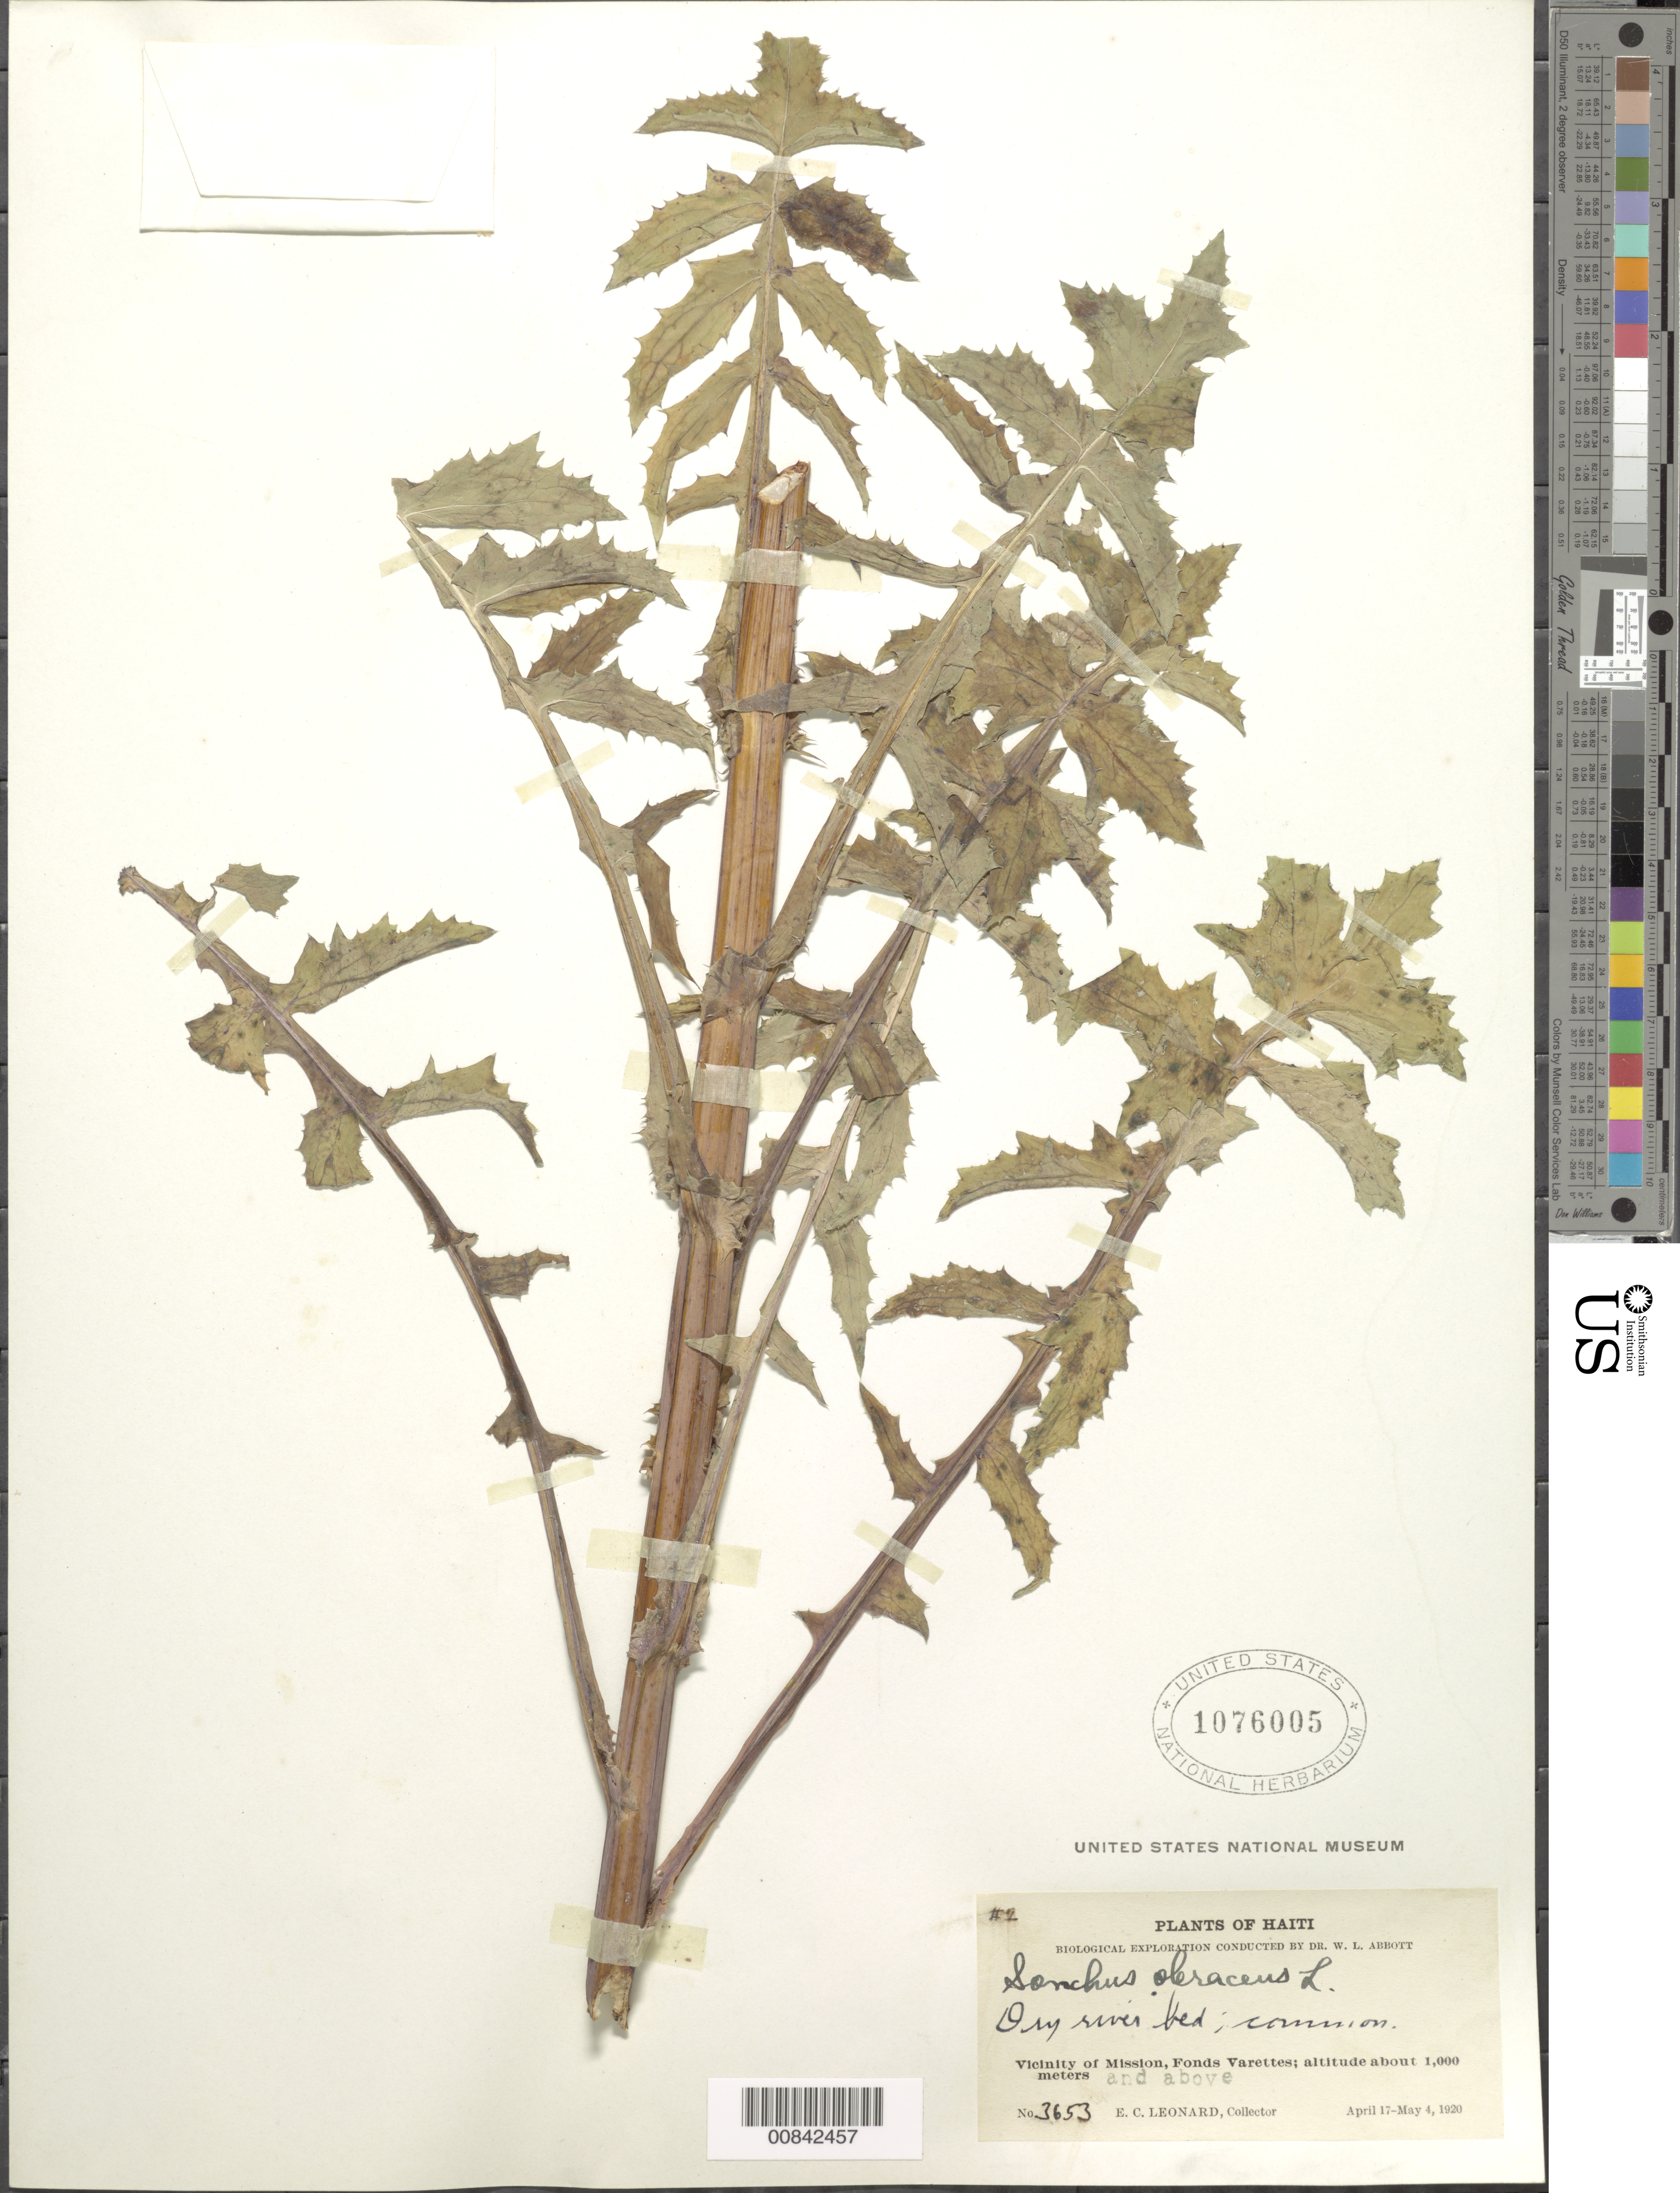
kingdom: Plantae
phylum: Tracheophyta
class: Magnoliopsida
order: Asterales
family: Asteraceae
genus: Sonchus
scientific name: Sonchus oleraceus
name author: L.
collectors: E. C. Leonard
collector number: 3653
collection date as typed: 17 Apr 1920 to 04 May 1920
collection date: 1920-04-17/1920-05-04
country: Haiti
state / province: Ouest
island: Hispaniola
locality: Vicinity of Mission, Fond Verrettes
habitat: Dry river bed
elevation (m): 1000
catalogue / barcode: US 1076005